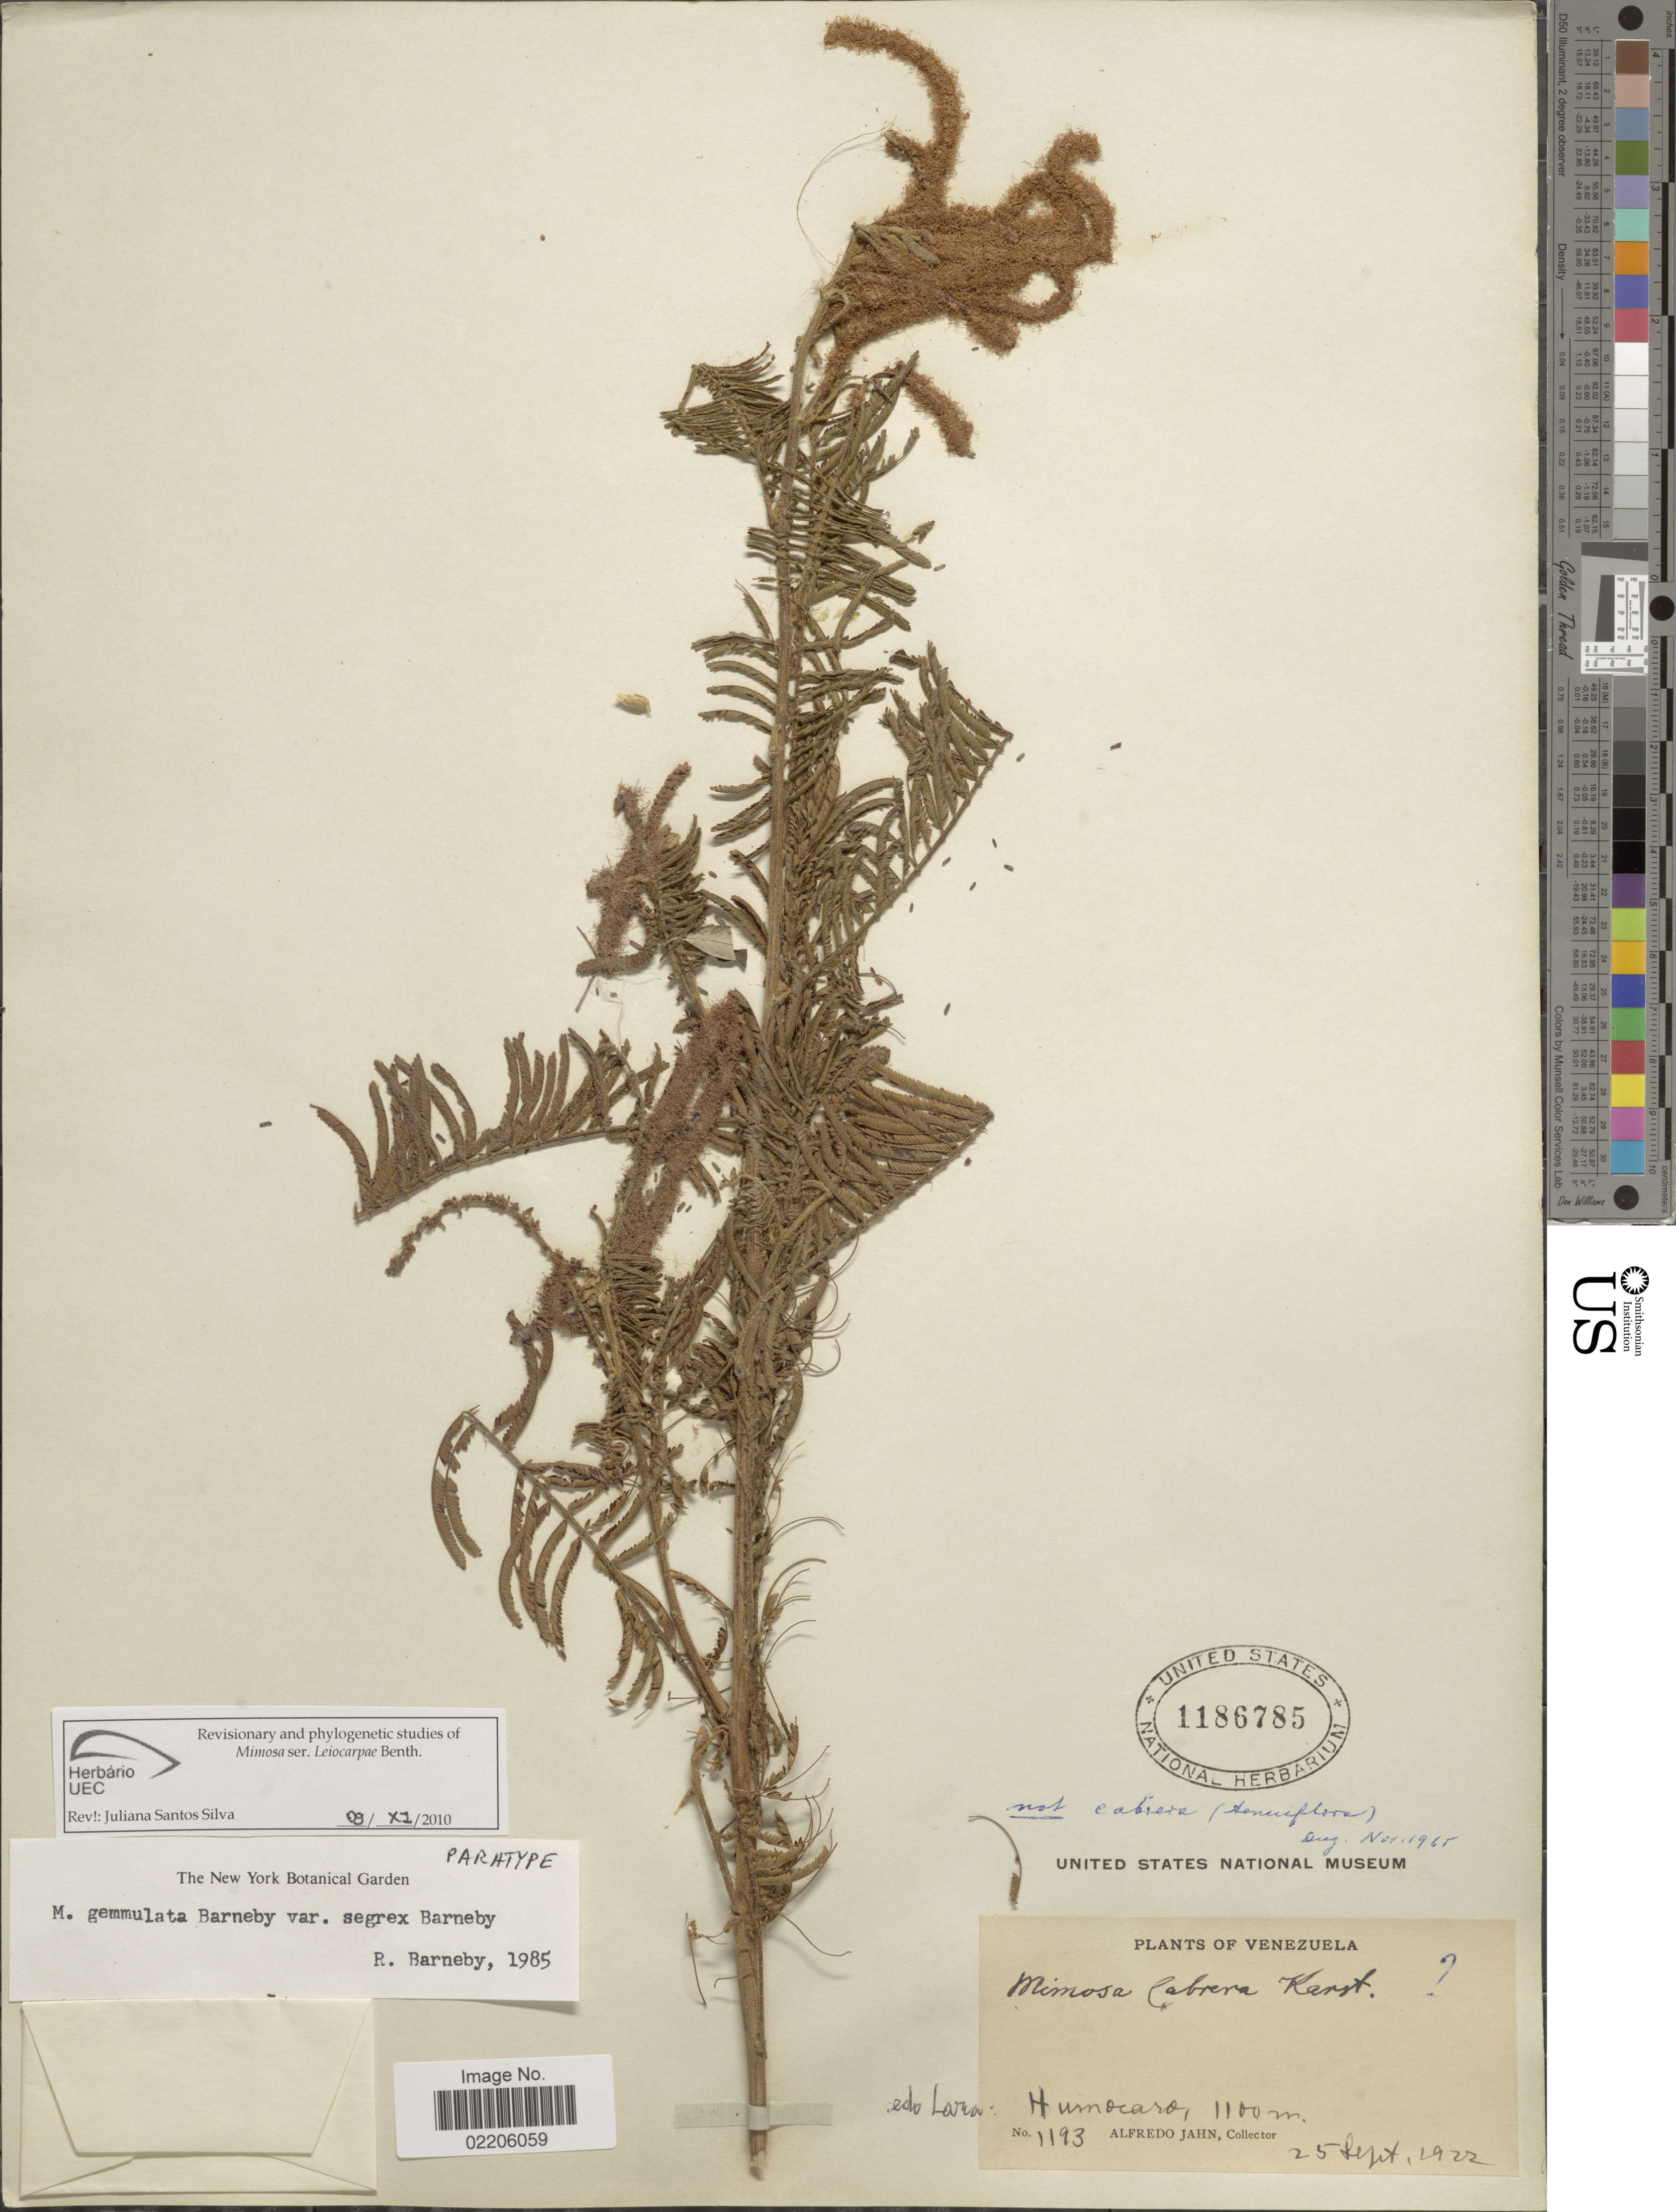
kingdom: Plantae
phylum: Tracheophyta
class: Magnoliopsida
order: Fabales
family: Fabaceae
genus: Mimosa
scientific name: Mimosa gemmulata var. segrex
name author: Barneby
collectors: A. Jahn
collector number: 1193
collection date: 1922-09-25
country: Venezuela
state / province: Lara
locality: Humocaro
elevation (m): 1100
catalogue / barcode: US 1186785